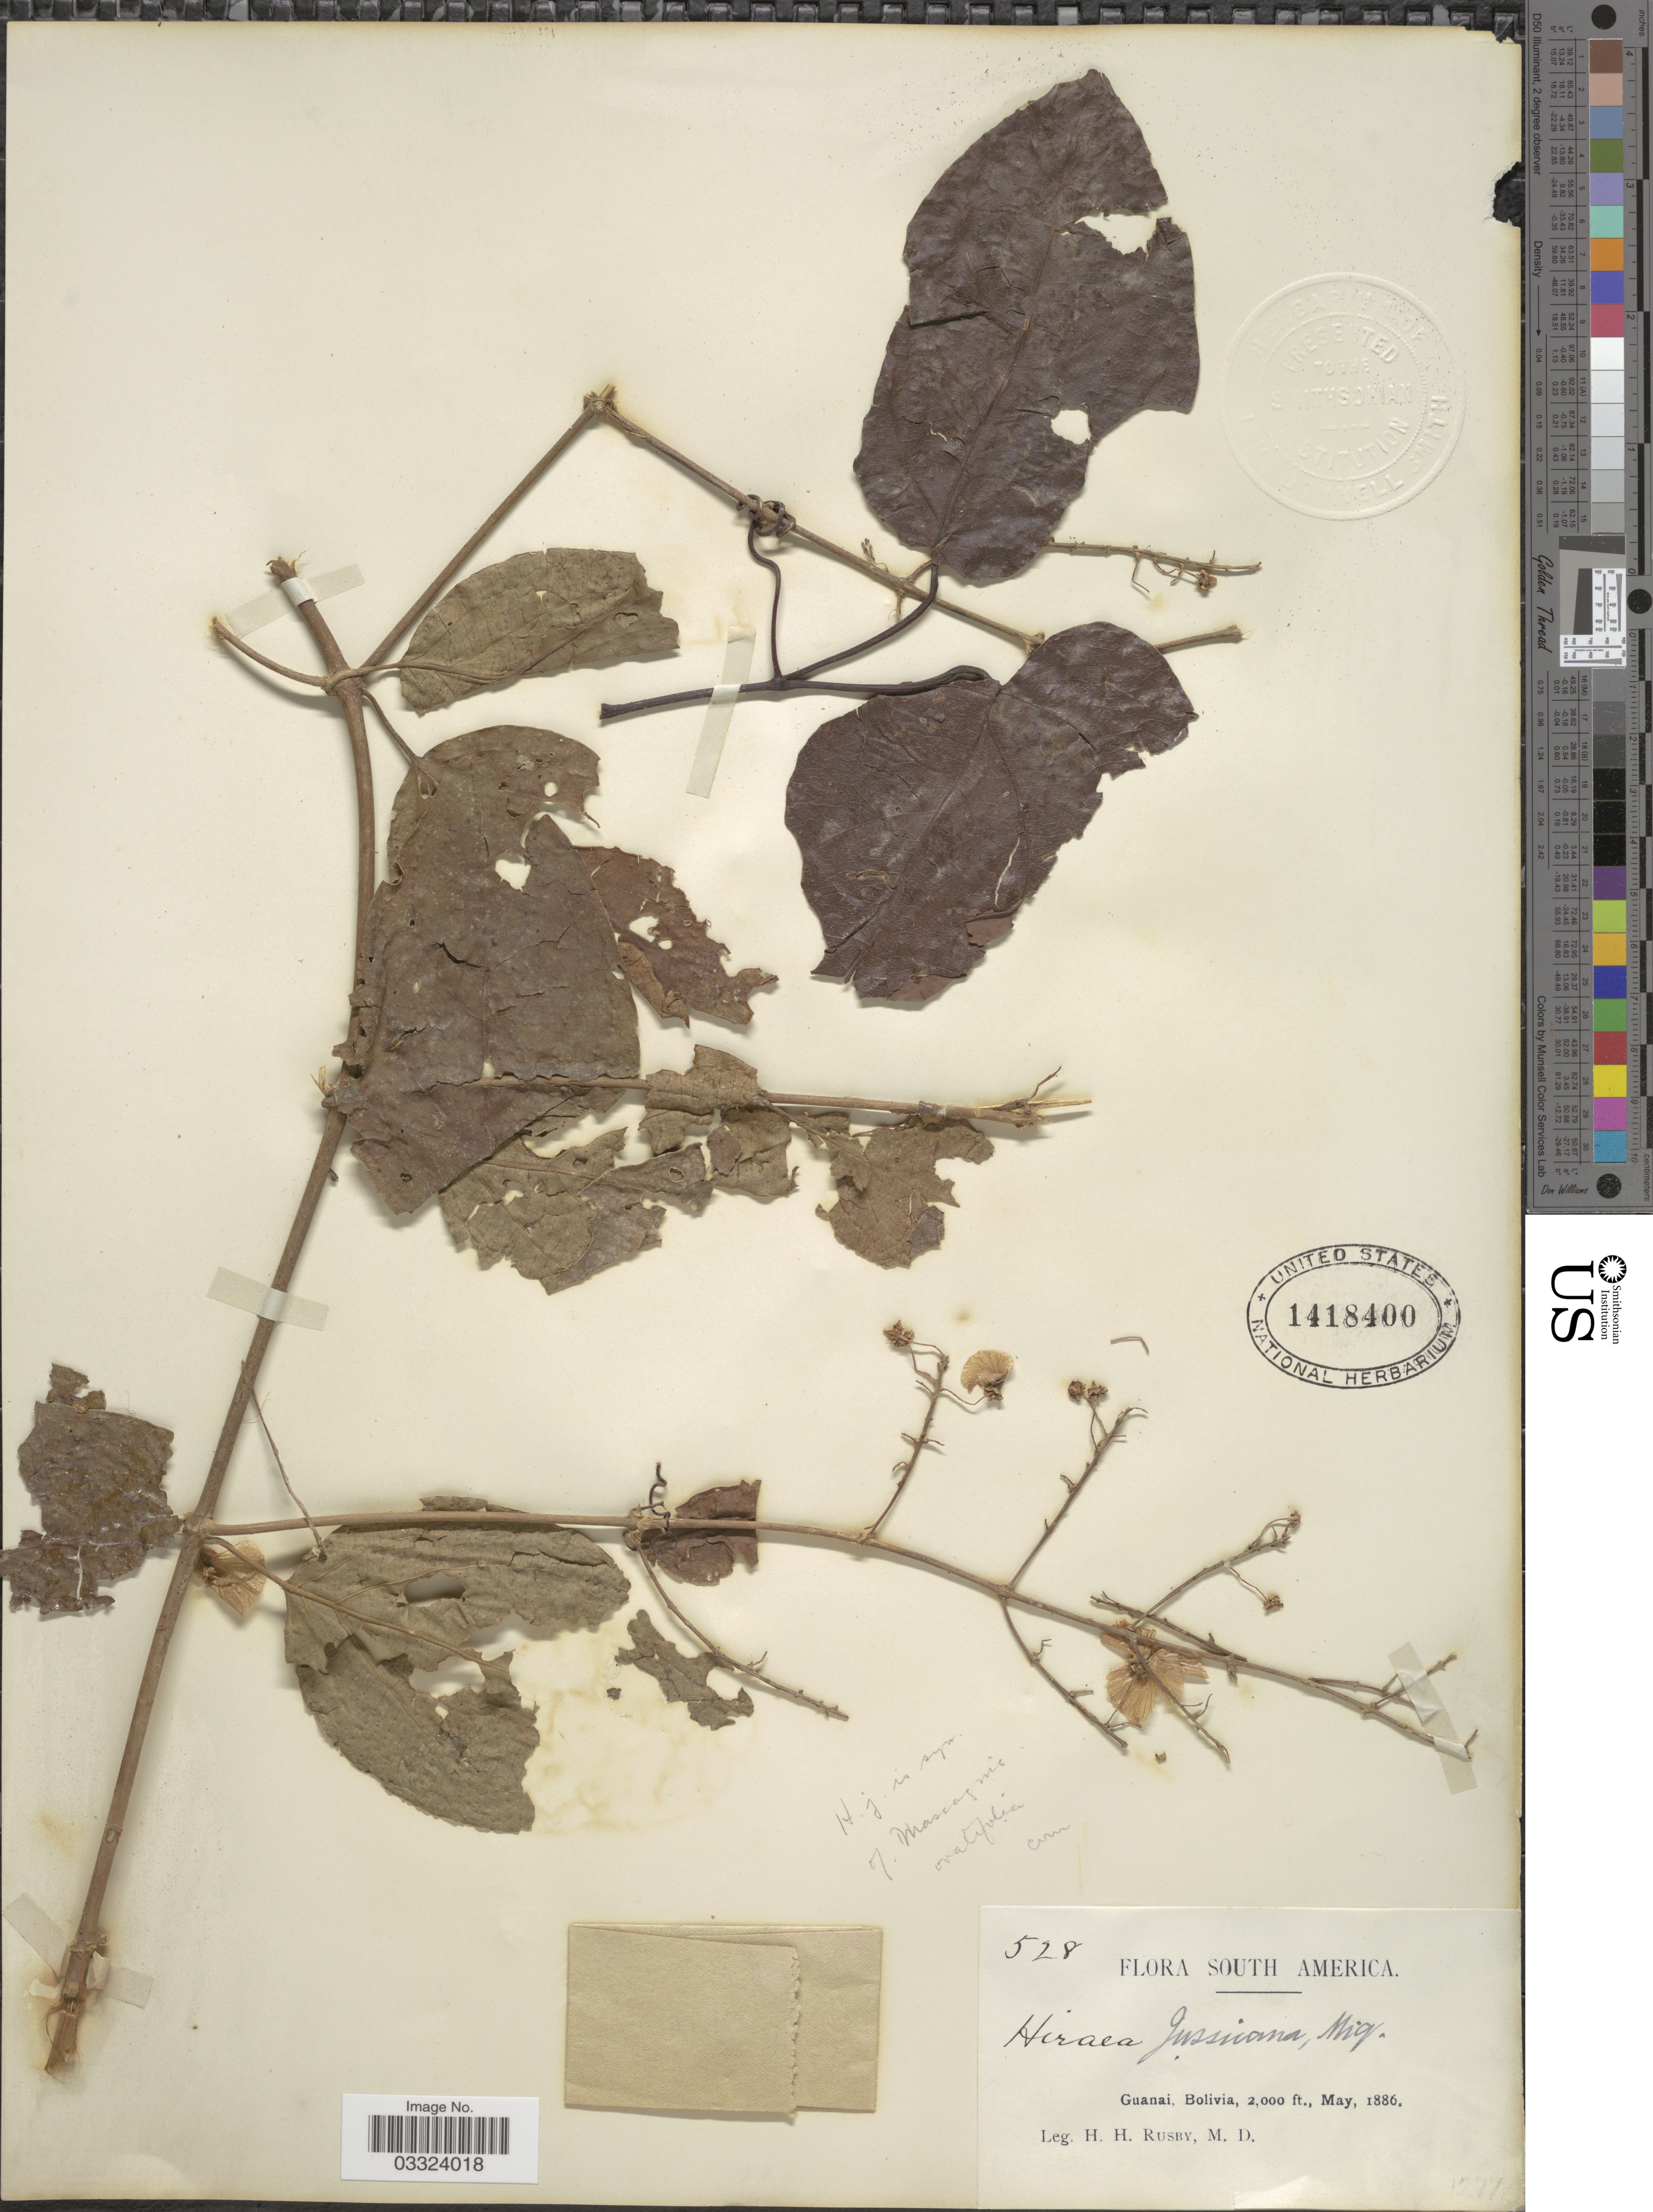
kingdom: Plantae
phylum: Tracheophyta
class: Magnoliopsida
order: Malpighiales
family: Malpighiaceae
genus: Mascagnia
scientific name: Mascagnia ovatifolia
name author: (Kunth) Griseb.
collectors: H. H. Rusby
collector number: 528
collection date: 1886-05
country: Bolivia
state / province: La Páz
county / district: Larecaja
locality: Guanay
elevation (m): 610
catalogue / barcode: US 1418400